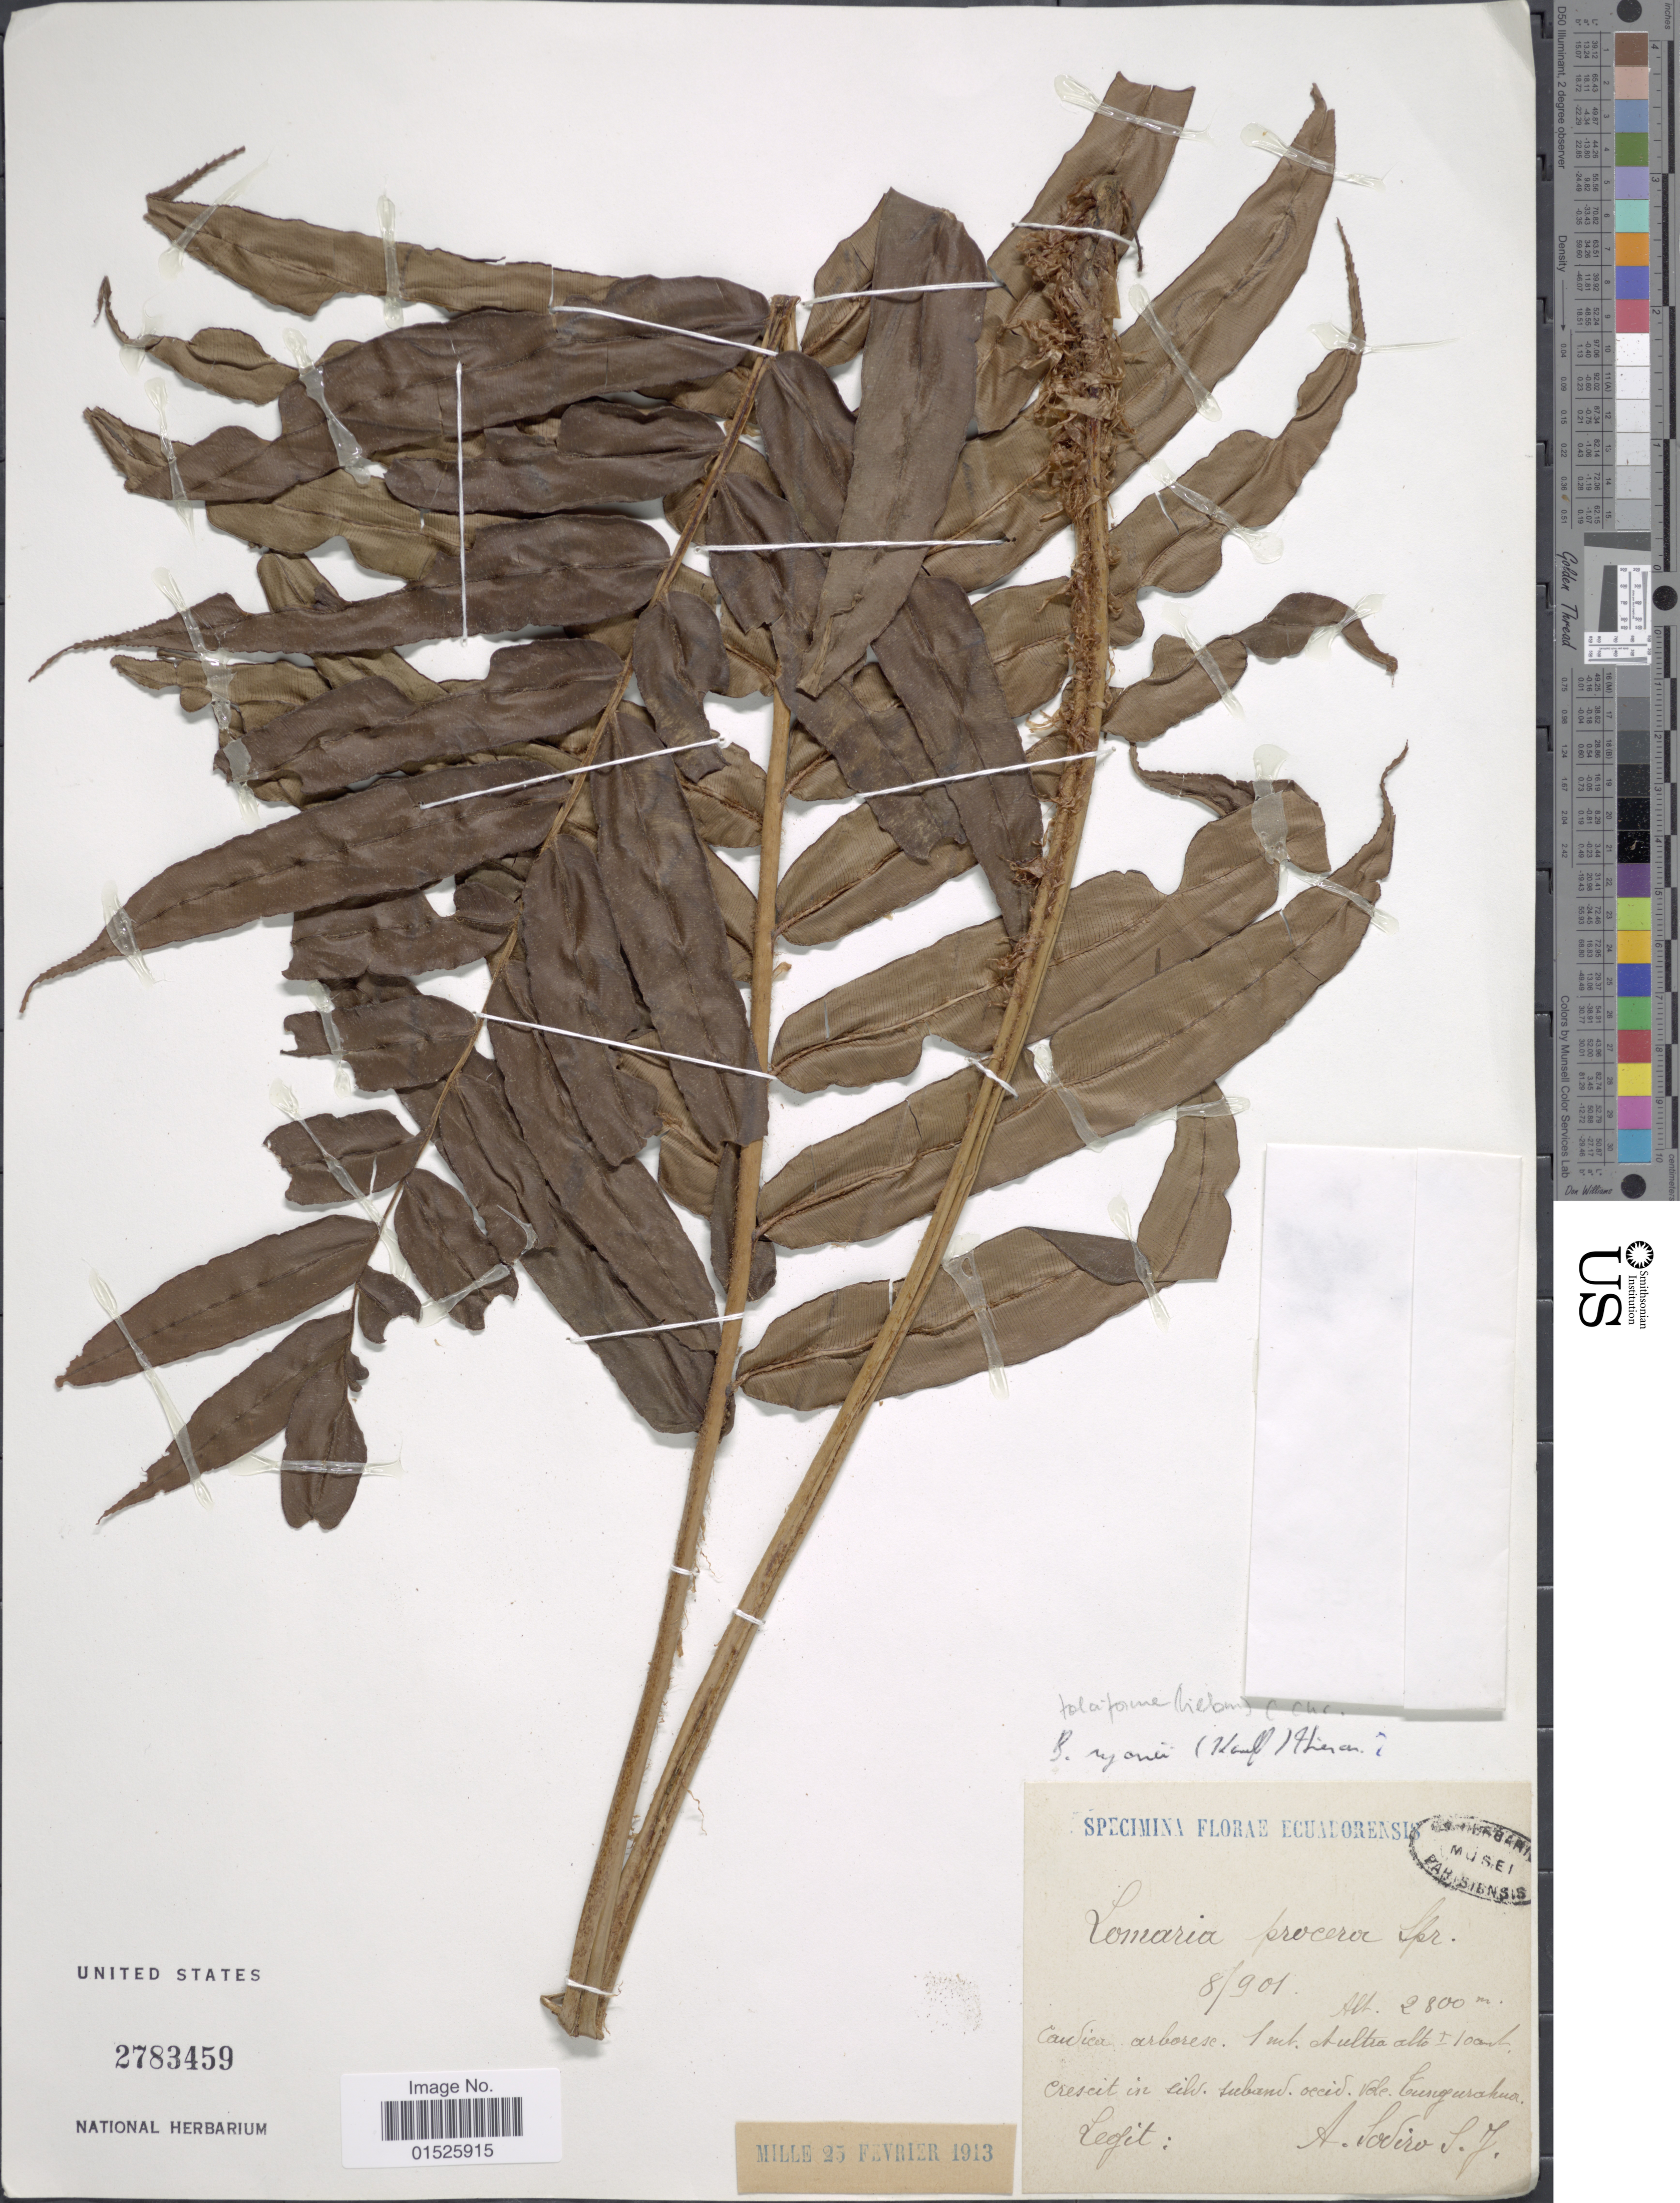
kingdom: Plantae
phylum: Tracheophyta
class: Polypodiopsida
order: Polypodiales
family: Blechnaceae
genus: Blechnum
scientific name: Blechnum falciforme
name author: (Liebm.) C. Chr.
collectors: A. Sodiro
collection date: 1901-08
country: Ecuador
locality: Crescit in silv. suband. occid. volc. Tungurahua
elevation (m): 2800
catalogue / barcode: US 2783459